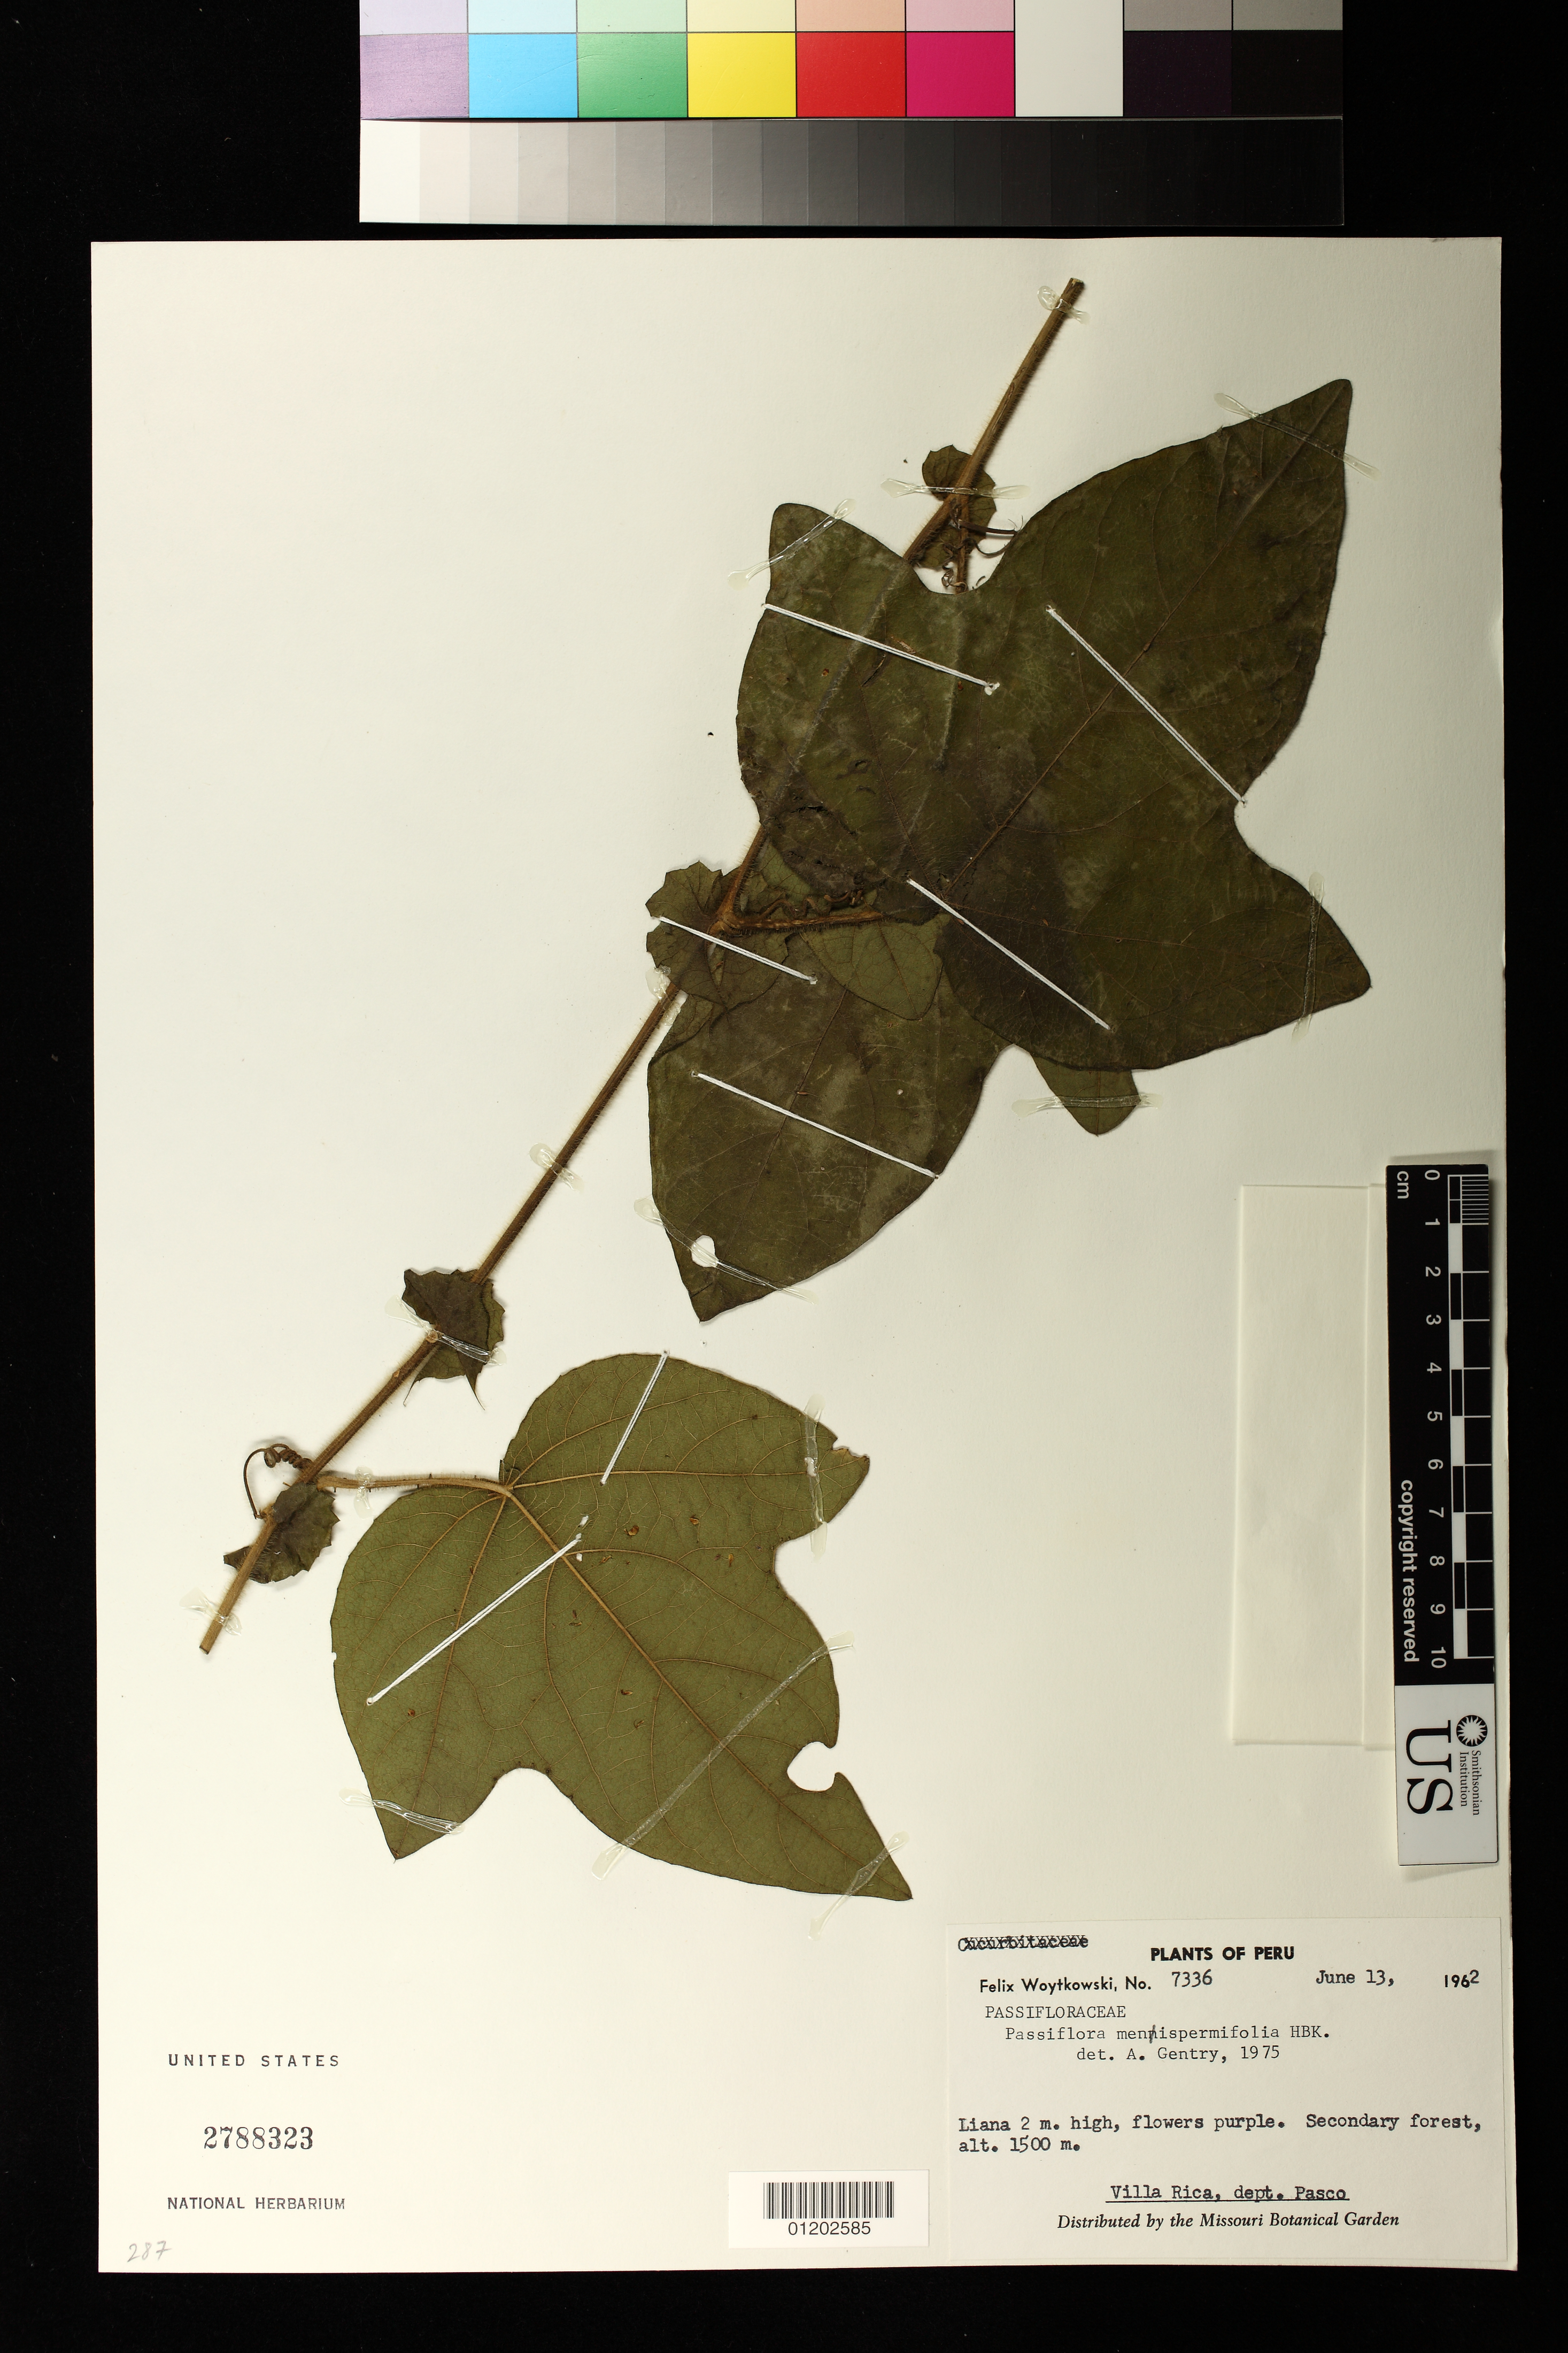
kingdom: Plantae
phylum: Tracheophyta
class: Magnoliopsida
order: Malpighiales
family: Passifloraceae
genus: Passiflora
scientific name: Passiflora menispermifolia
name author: Kunth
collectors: F. Woytkowski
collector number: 7336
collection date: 1962-06-13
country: Peru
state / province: Pasco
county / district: Oxapampa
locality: Villa Rica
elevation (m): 1500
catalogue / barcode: US 2788323